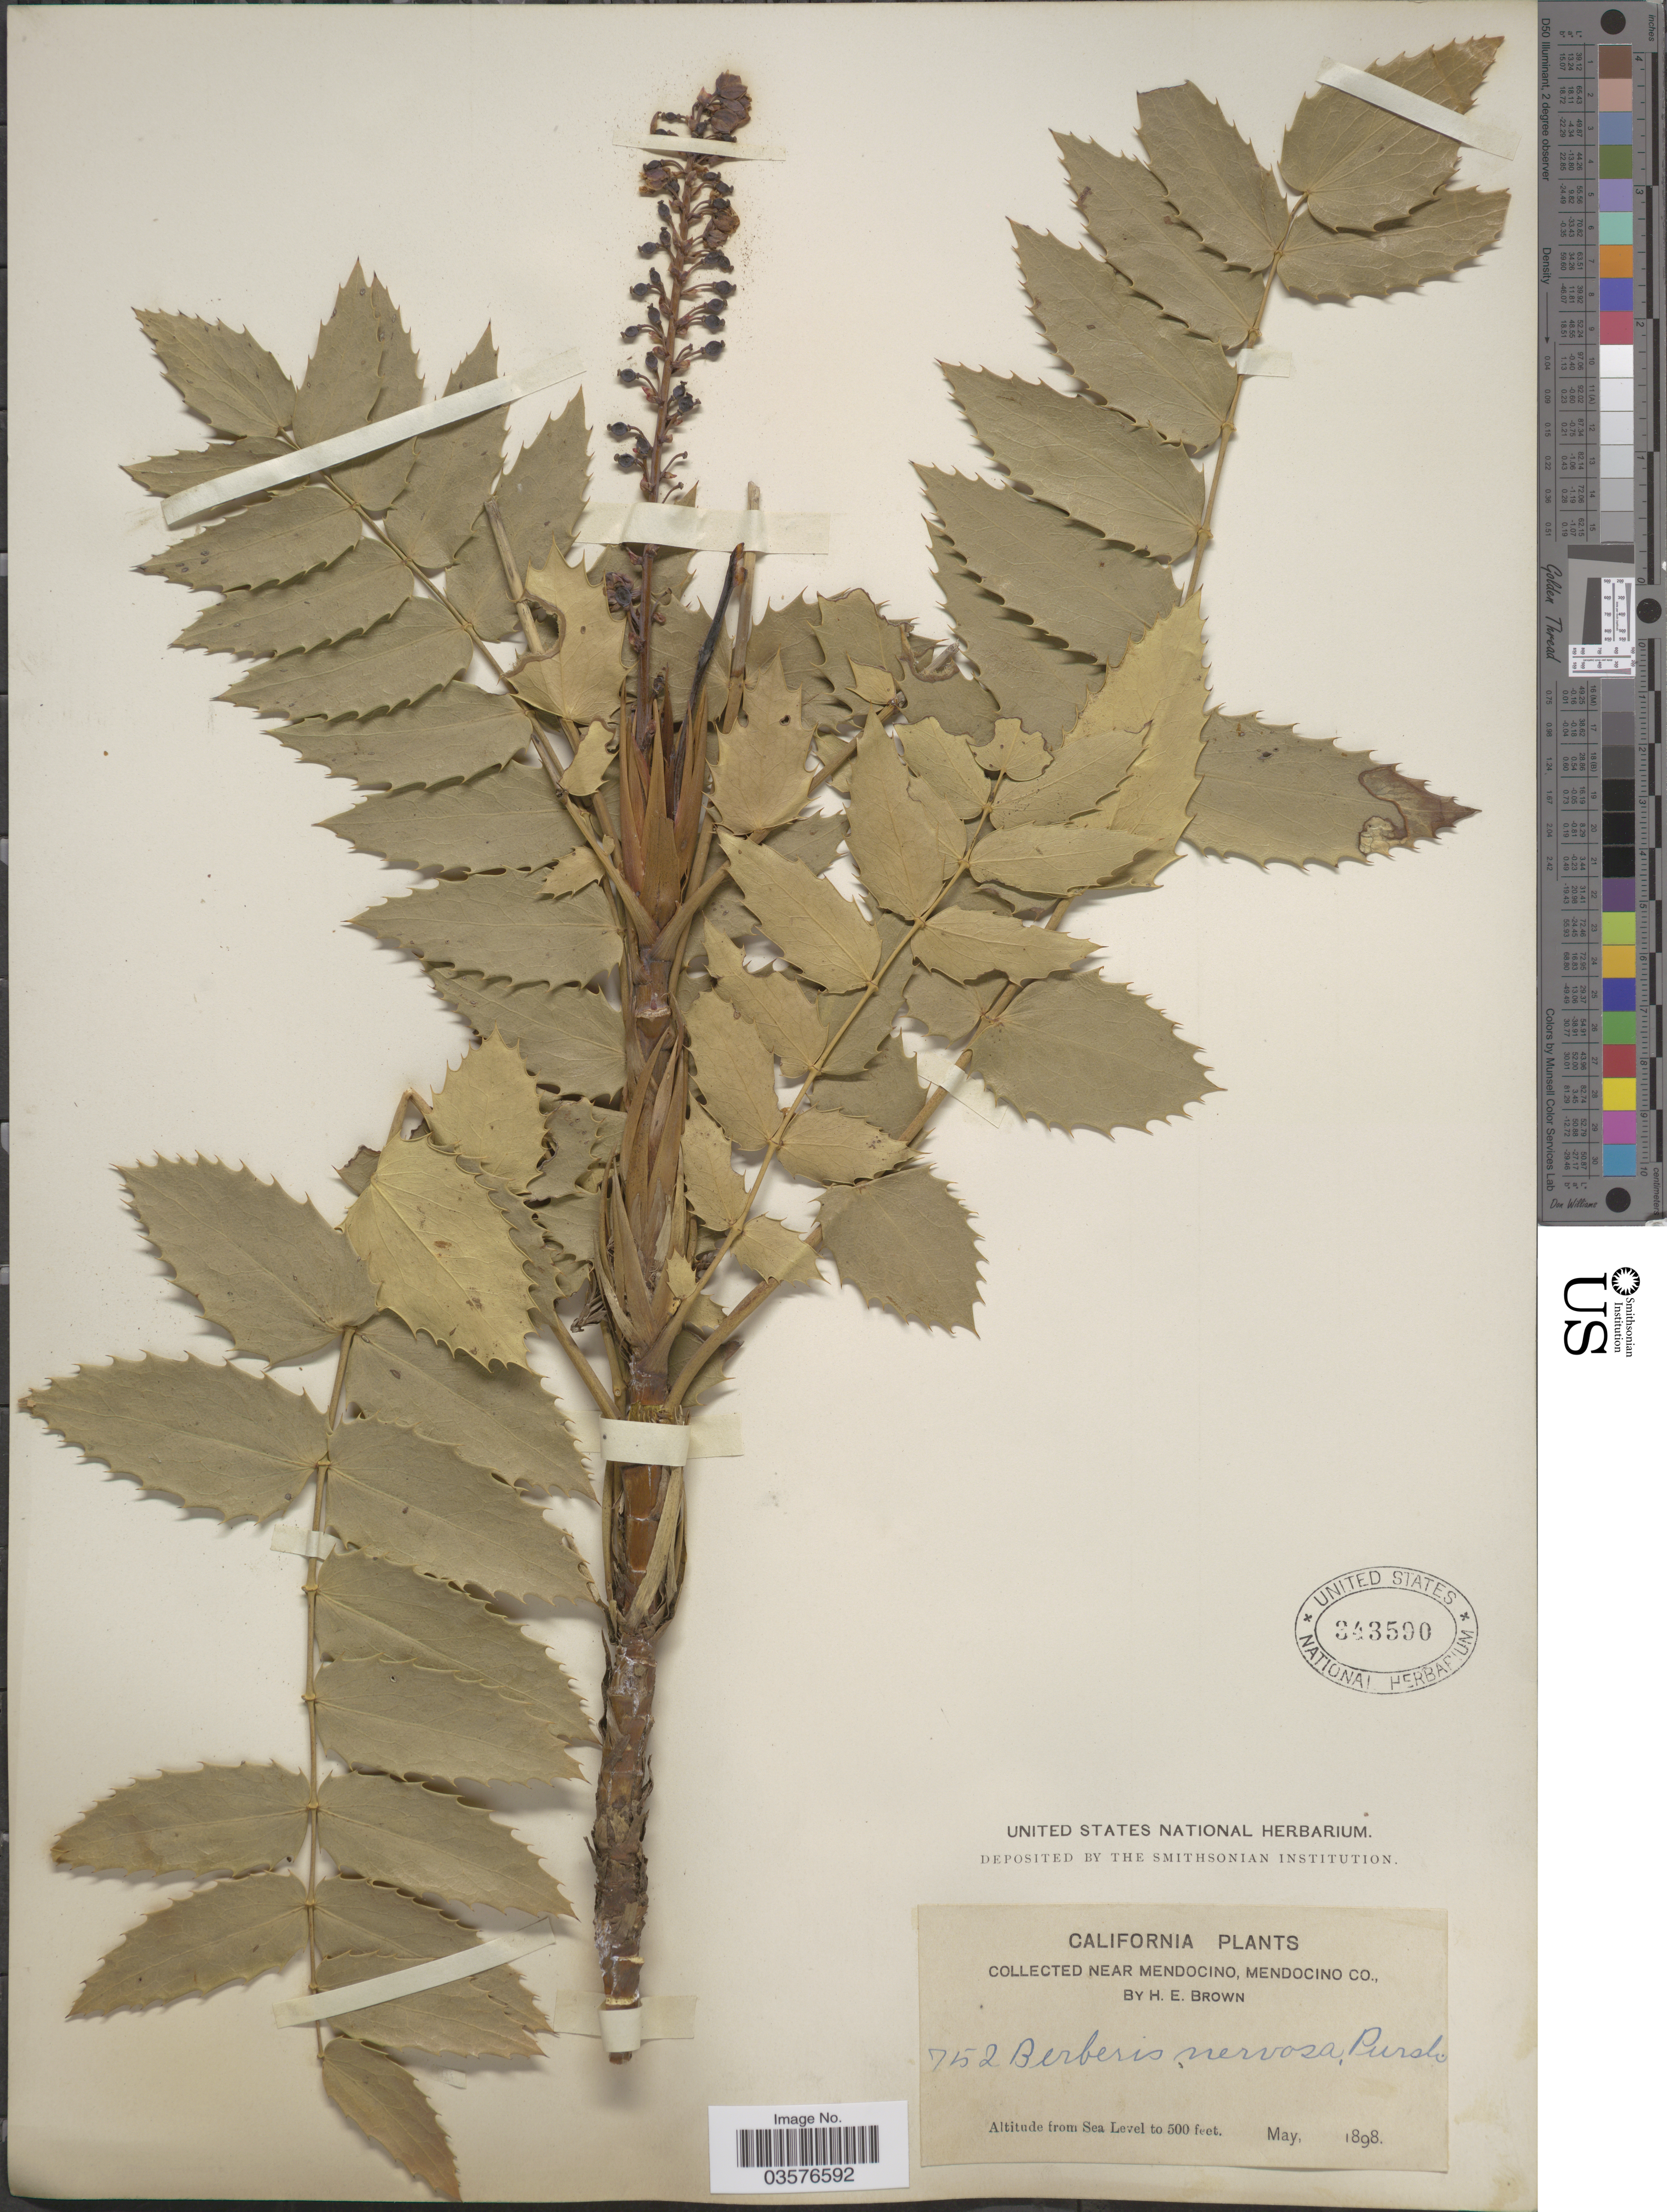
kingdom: Plantae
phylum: Tracheophyta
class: Magnoliopsida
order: Ranunculales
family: Berberidaceae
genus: Mahonia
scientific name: Mahonia nervosa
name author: (Pursh) Nutt.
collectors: H. E. Brown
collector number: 752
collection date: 1898-05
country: United States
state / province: California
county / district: Mendocino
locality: Near Mendocino, Mendocino Co.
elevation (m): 0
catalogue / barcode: US 343590